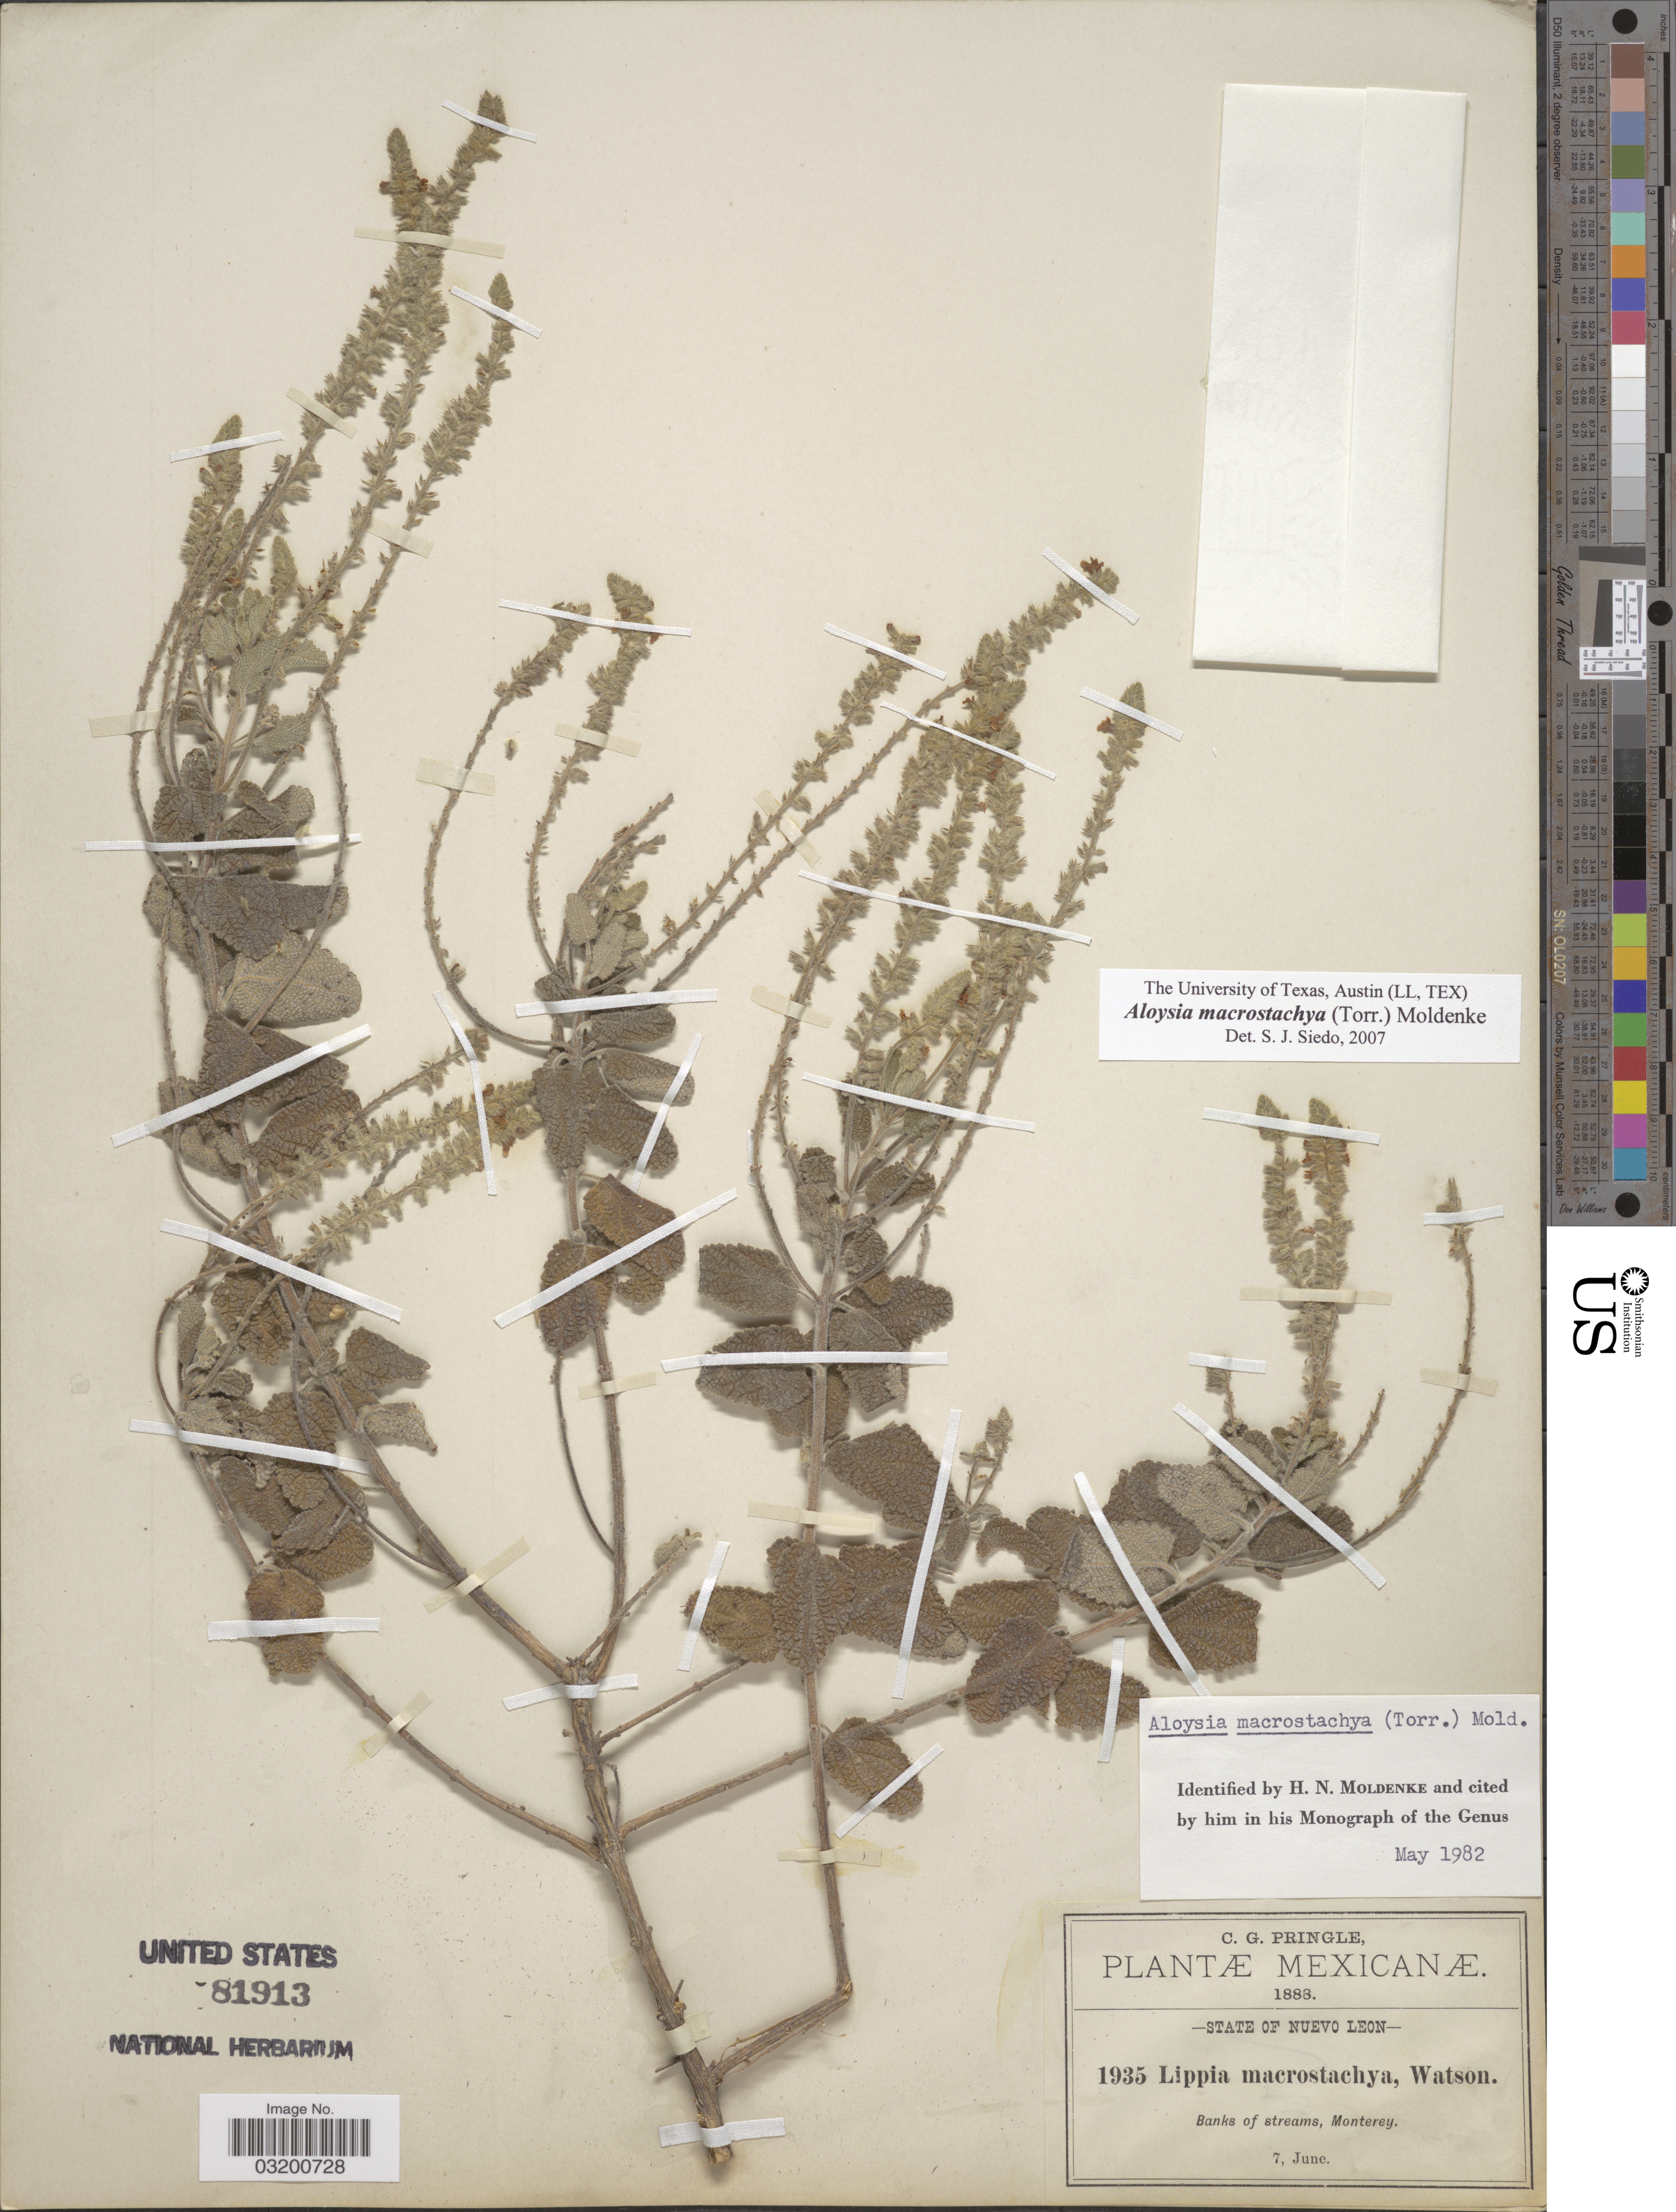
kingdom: Plantae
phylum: Tracheophyta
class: Magnoliopsida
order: Lamiales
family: Verbenaceae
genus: Aloysia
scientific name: Aloysia macrostachya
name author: (Torr.) Moldenke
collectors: C. G. Pringle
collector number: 1935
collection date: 1888-06-07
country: Mexico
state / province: Nuevo León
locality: Monterrey.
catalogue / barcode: US 81913